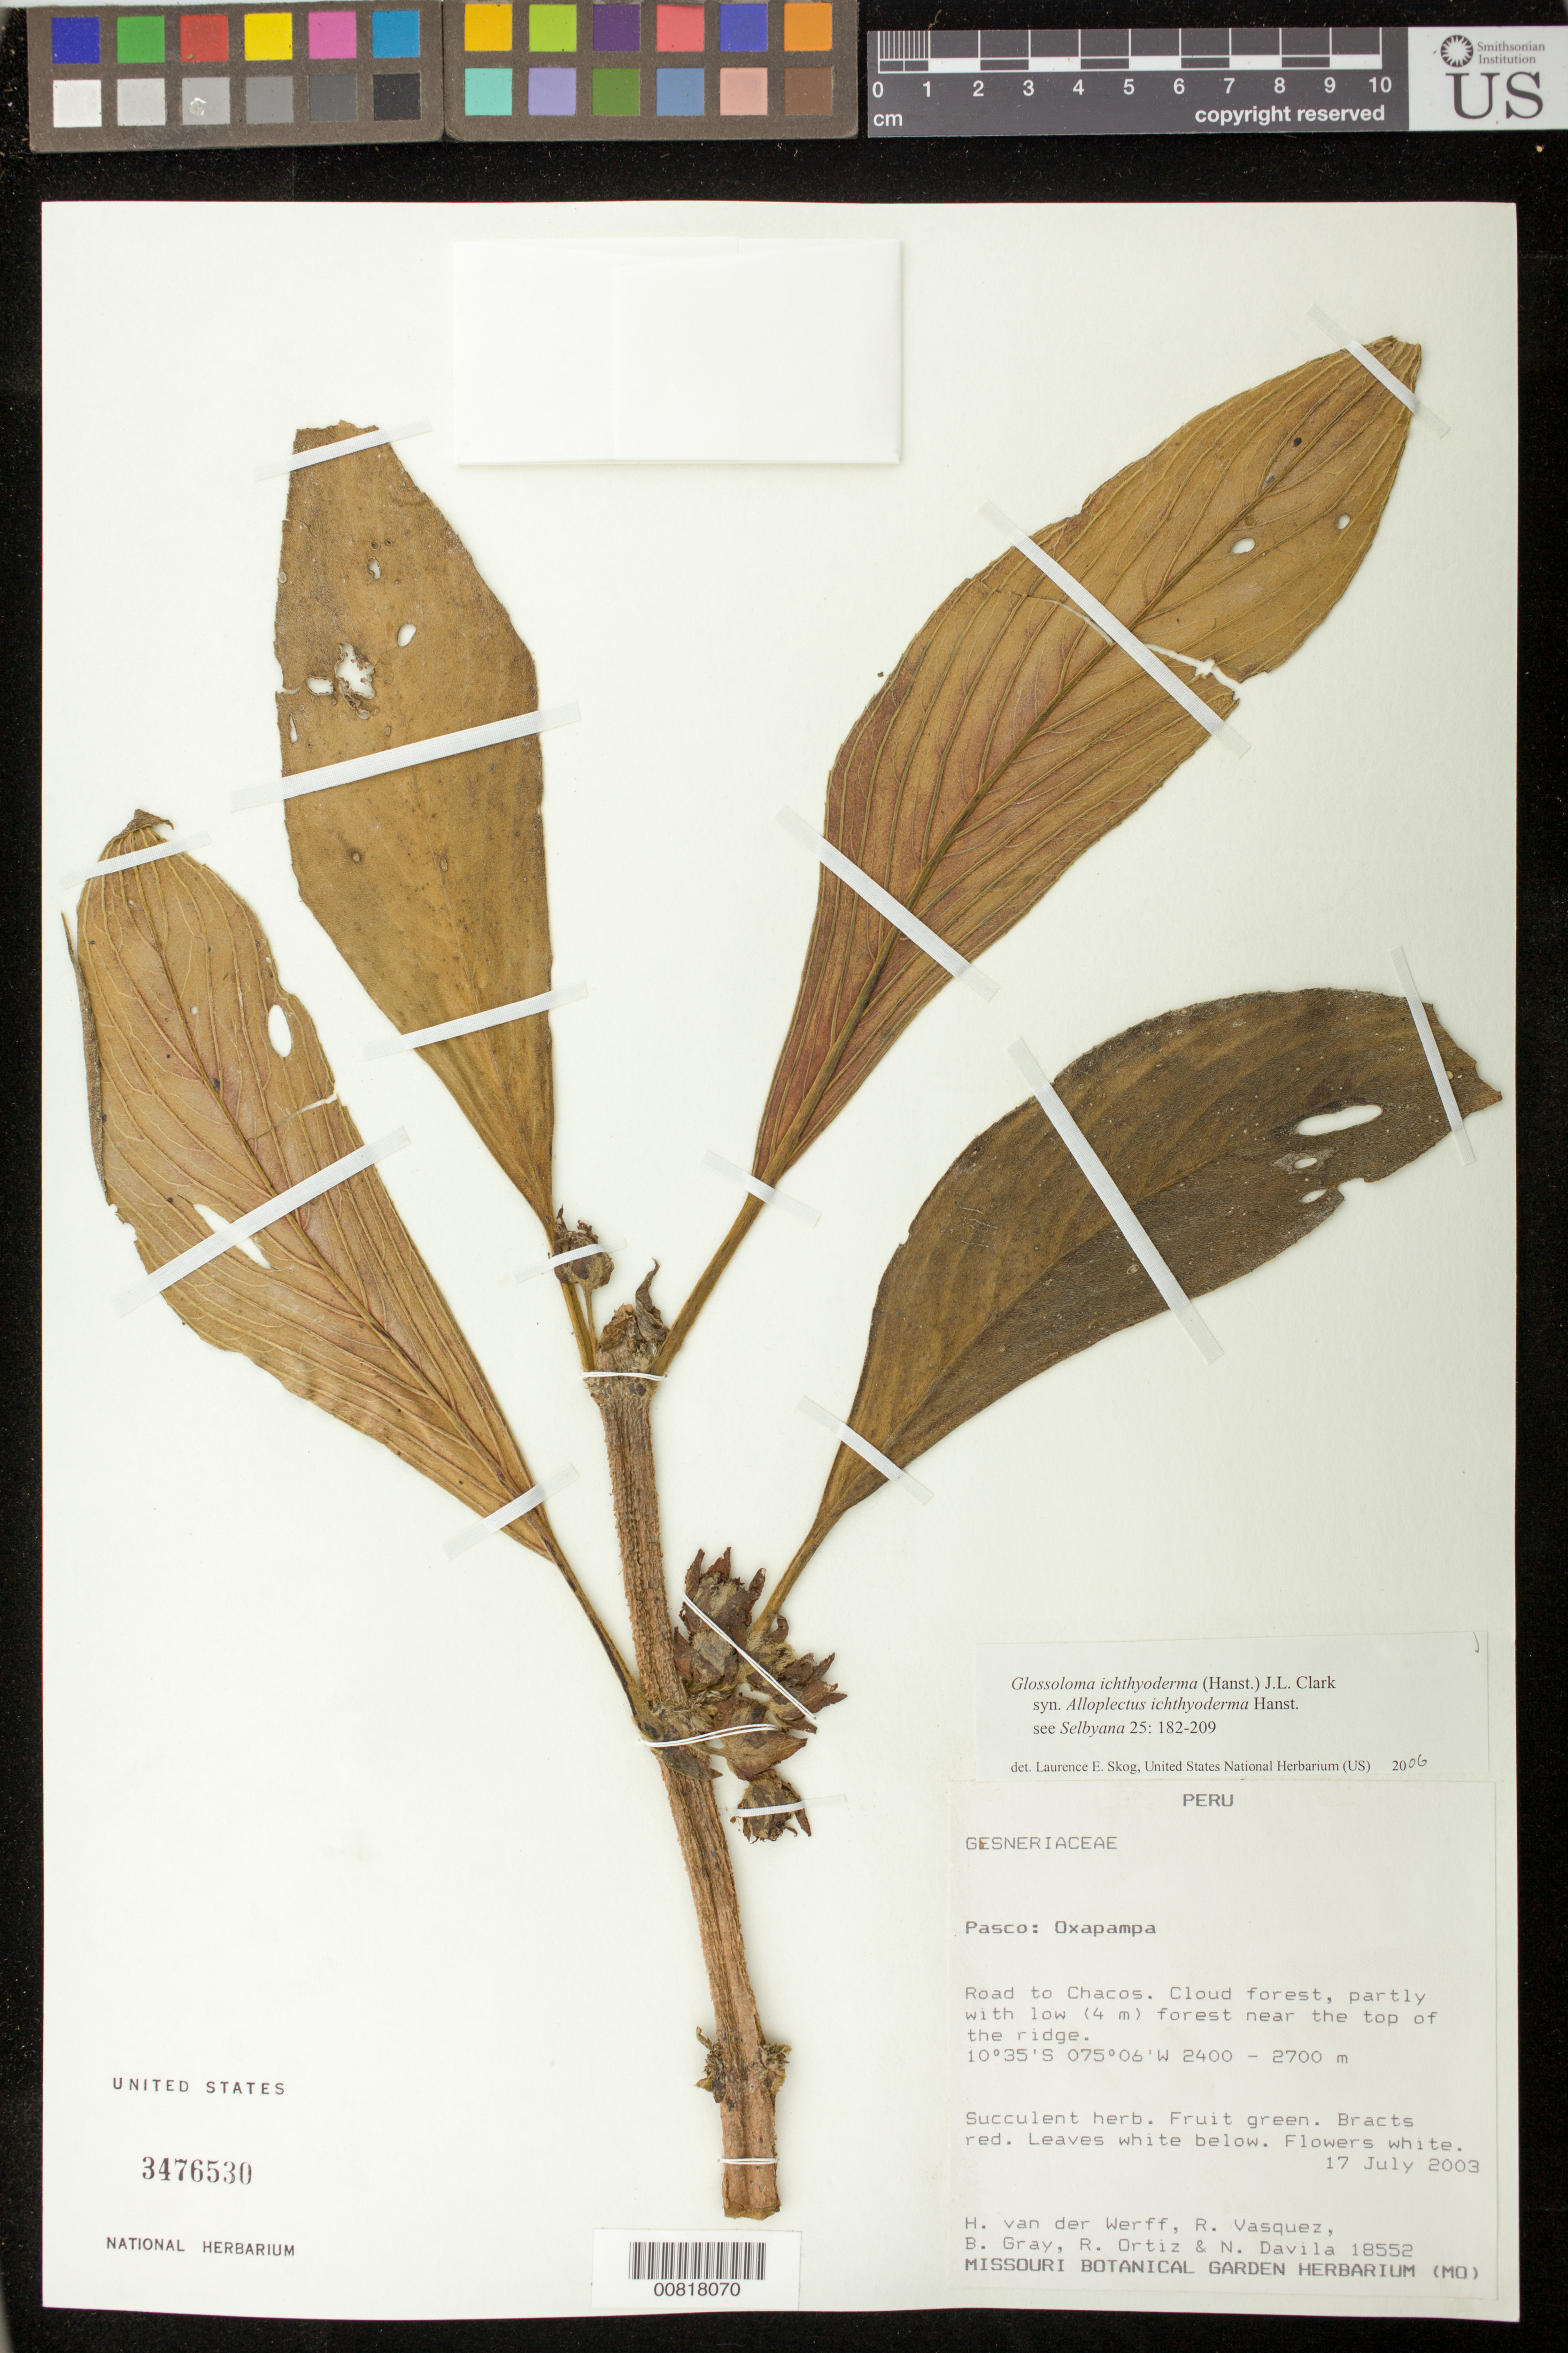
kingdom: Plantae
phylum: Tracheophyta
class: Magnoliopsida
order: Lamiales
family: Gesneriaceae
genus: Glossoloma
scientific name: Glossoloma ichthyoderma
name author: (Hanst.) J.L. Clark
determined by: Skog, Laurence E.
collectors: H. van der Werff, R. Vásquez, B. Gray, R. del C. Ortiz & N. Davila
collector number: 18552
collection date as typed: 17 Jul 2003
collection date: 2003-07-17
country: Peru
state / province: Pasco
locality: Pasco: Oxapampa. Road to Chacos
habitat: Cloud forest, partly with low (4 m) forest near the top of the ridge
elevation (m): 2400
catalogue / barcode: US 3476530